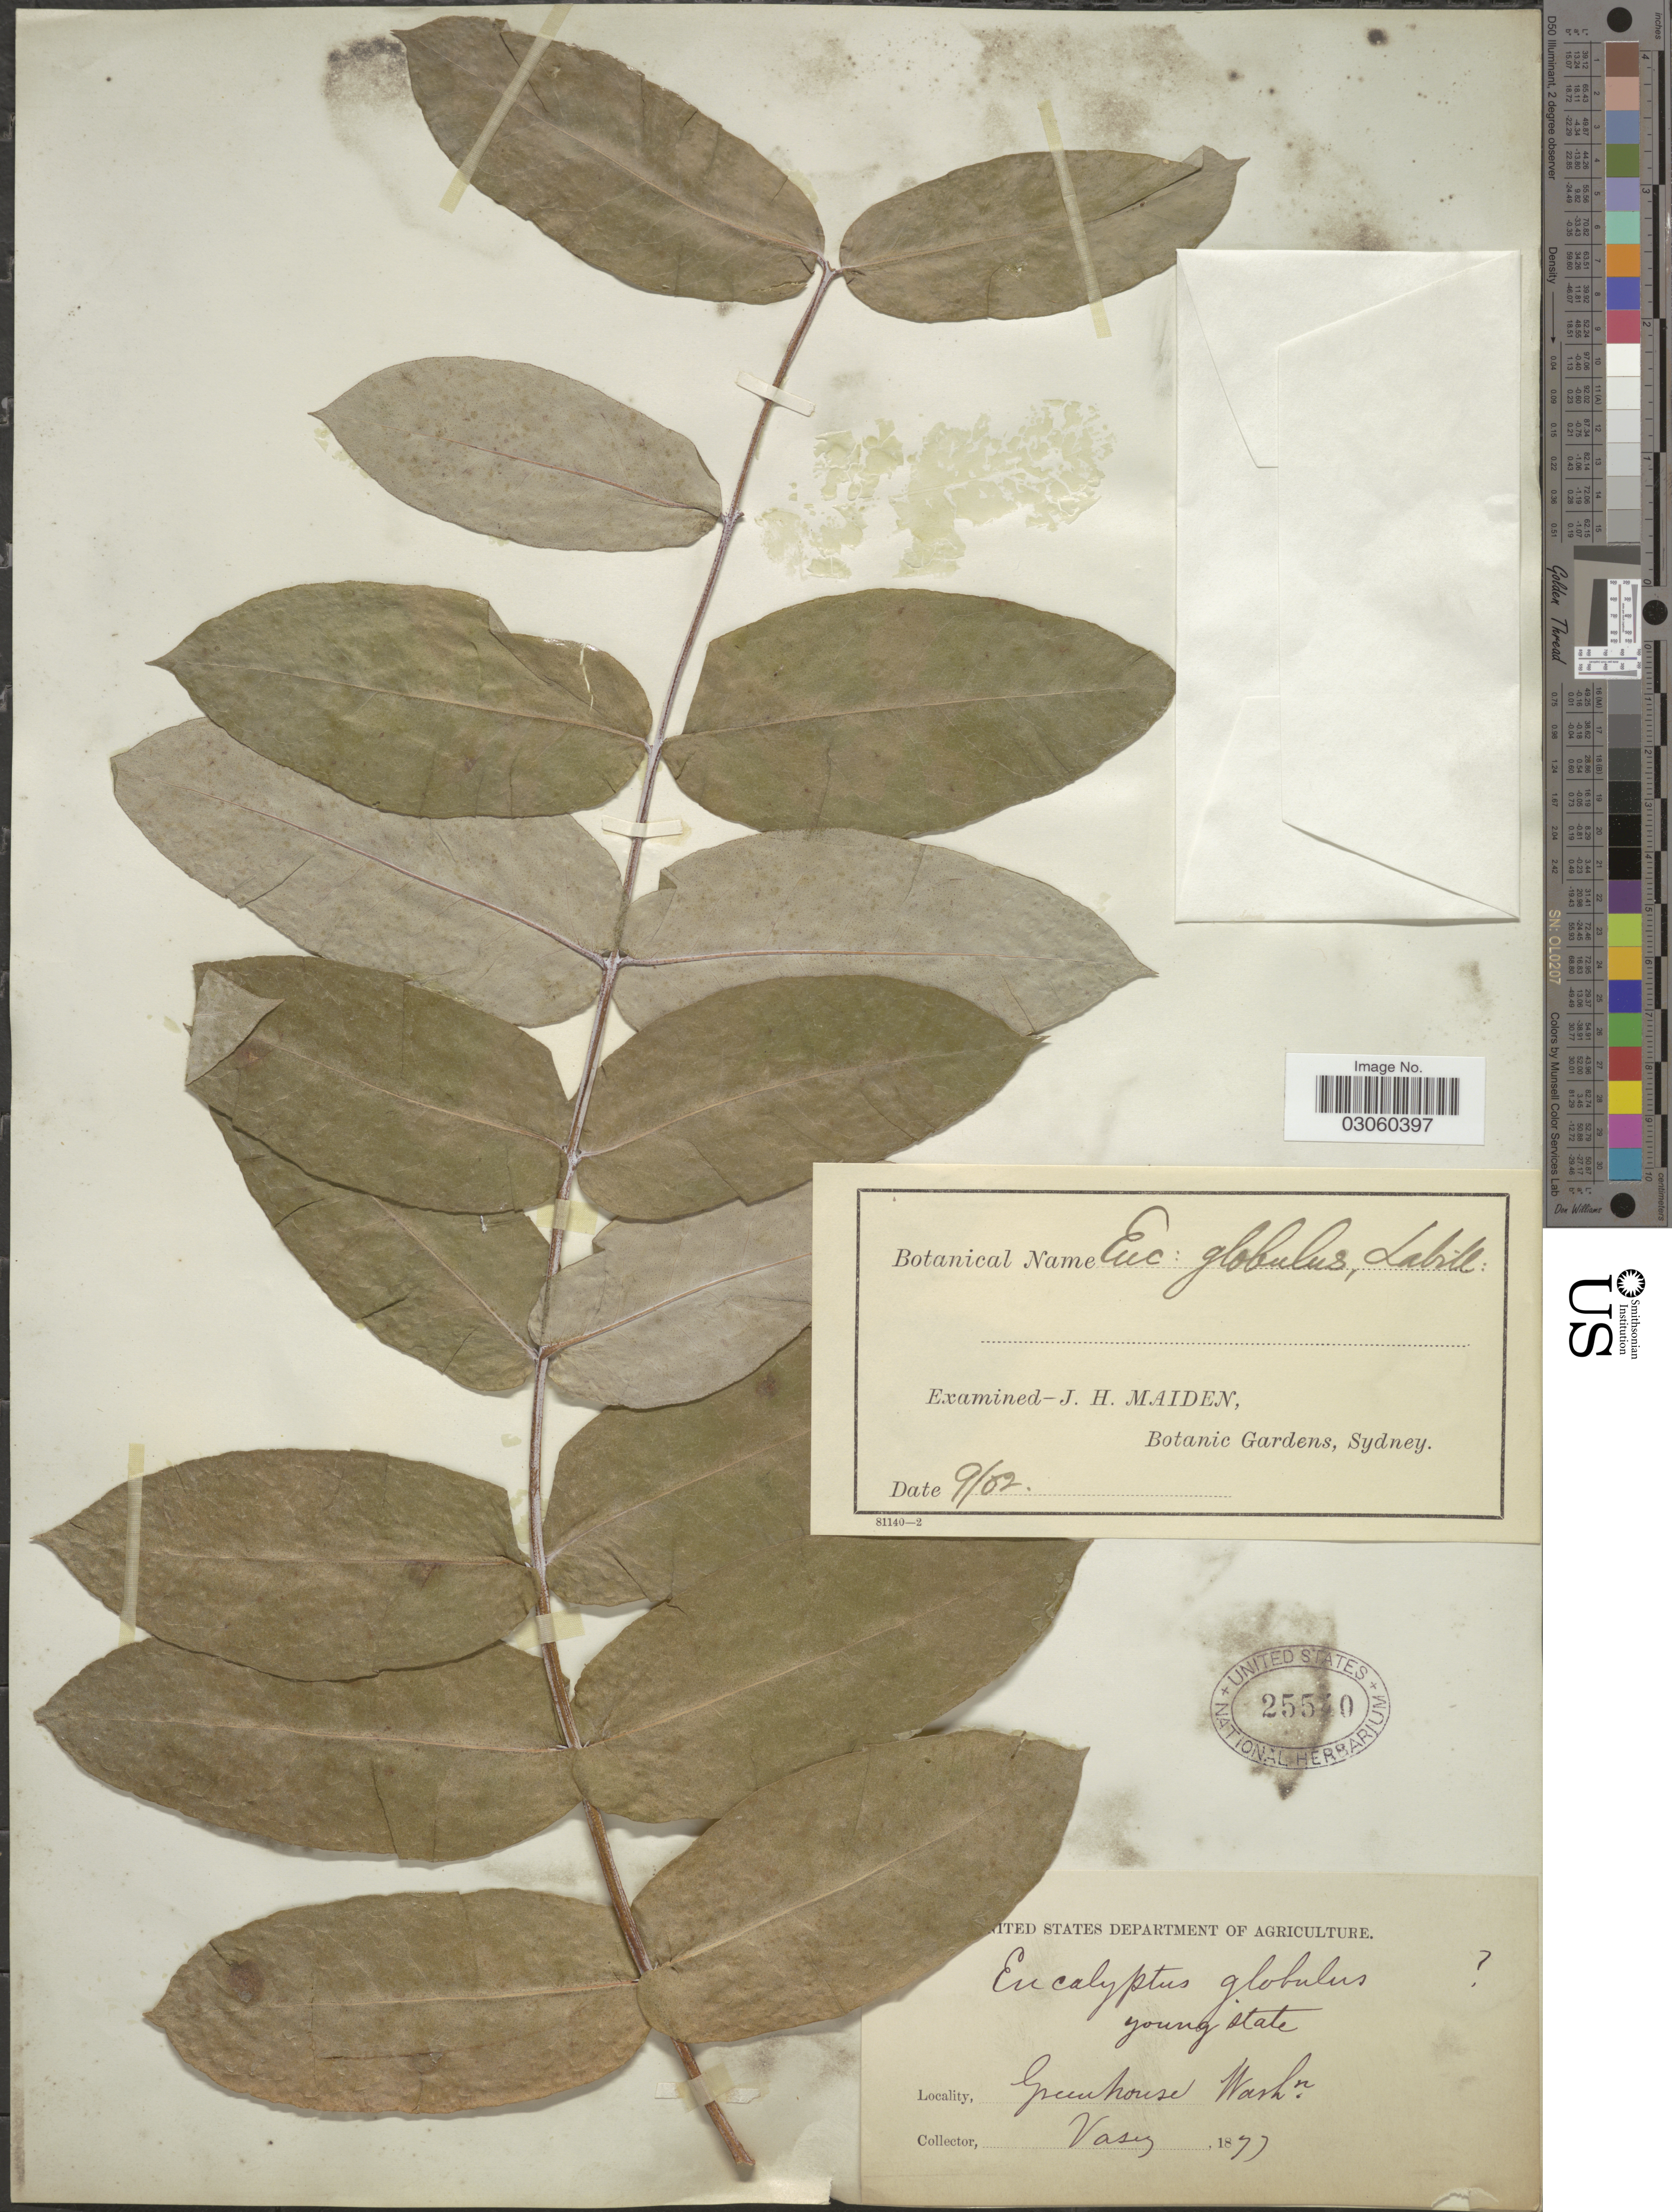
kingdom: Plantae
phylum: Tracheophyta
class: Magnoliopsida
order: Myrtales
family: Myrtaceae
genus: Eucalyptus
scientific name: Eucalyptus globulus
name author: Labill.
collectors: Vasey, --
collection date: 1877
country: United States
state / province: District of Columbia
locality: Greenhouse Washn.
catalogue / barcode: US 25540